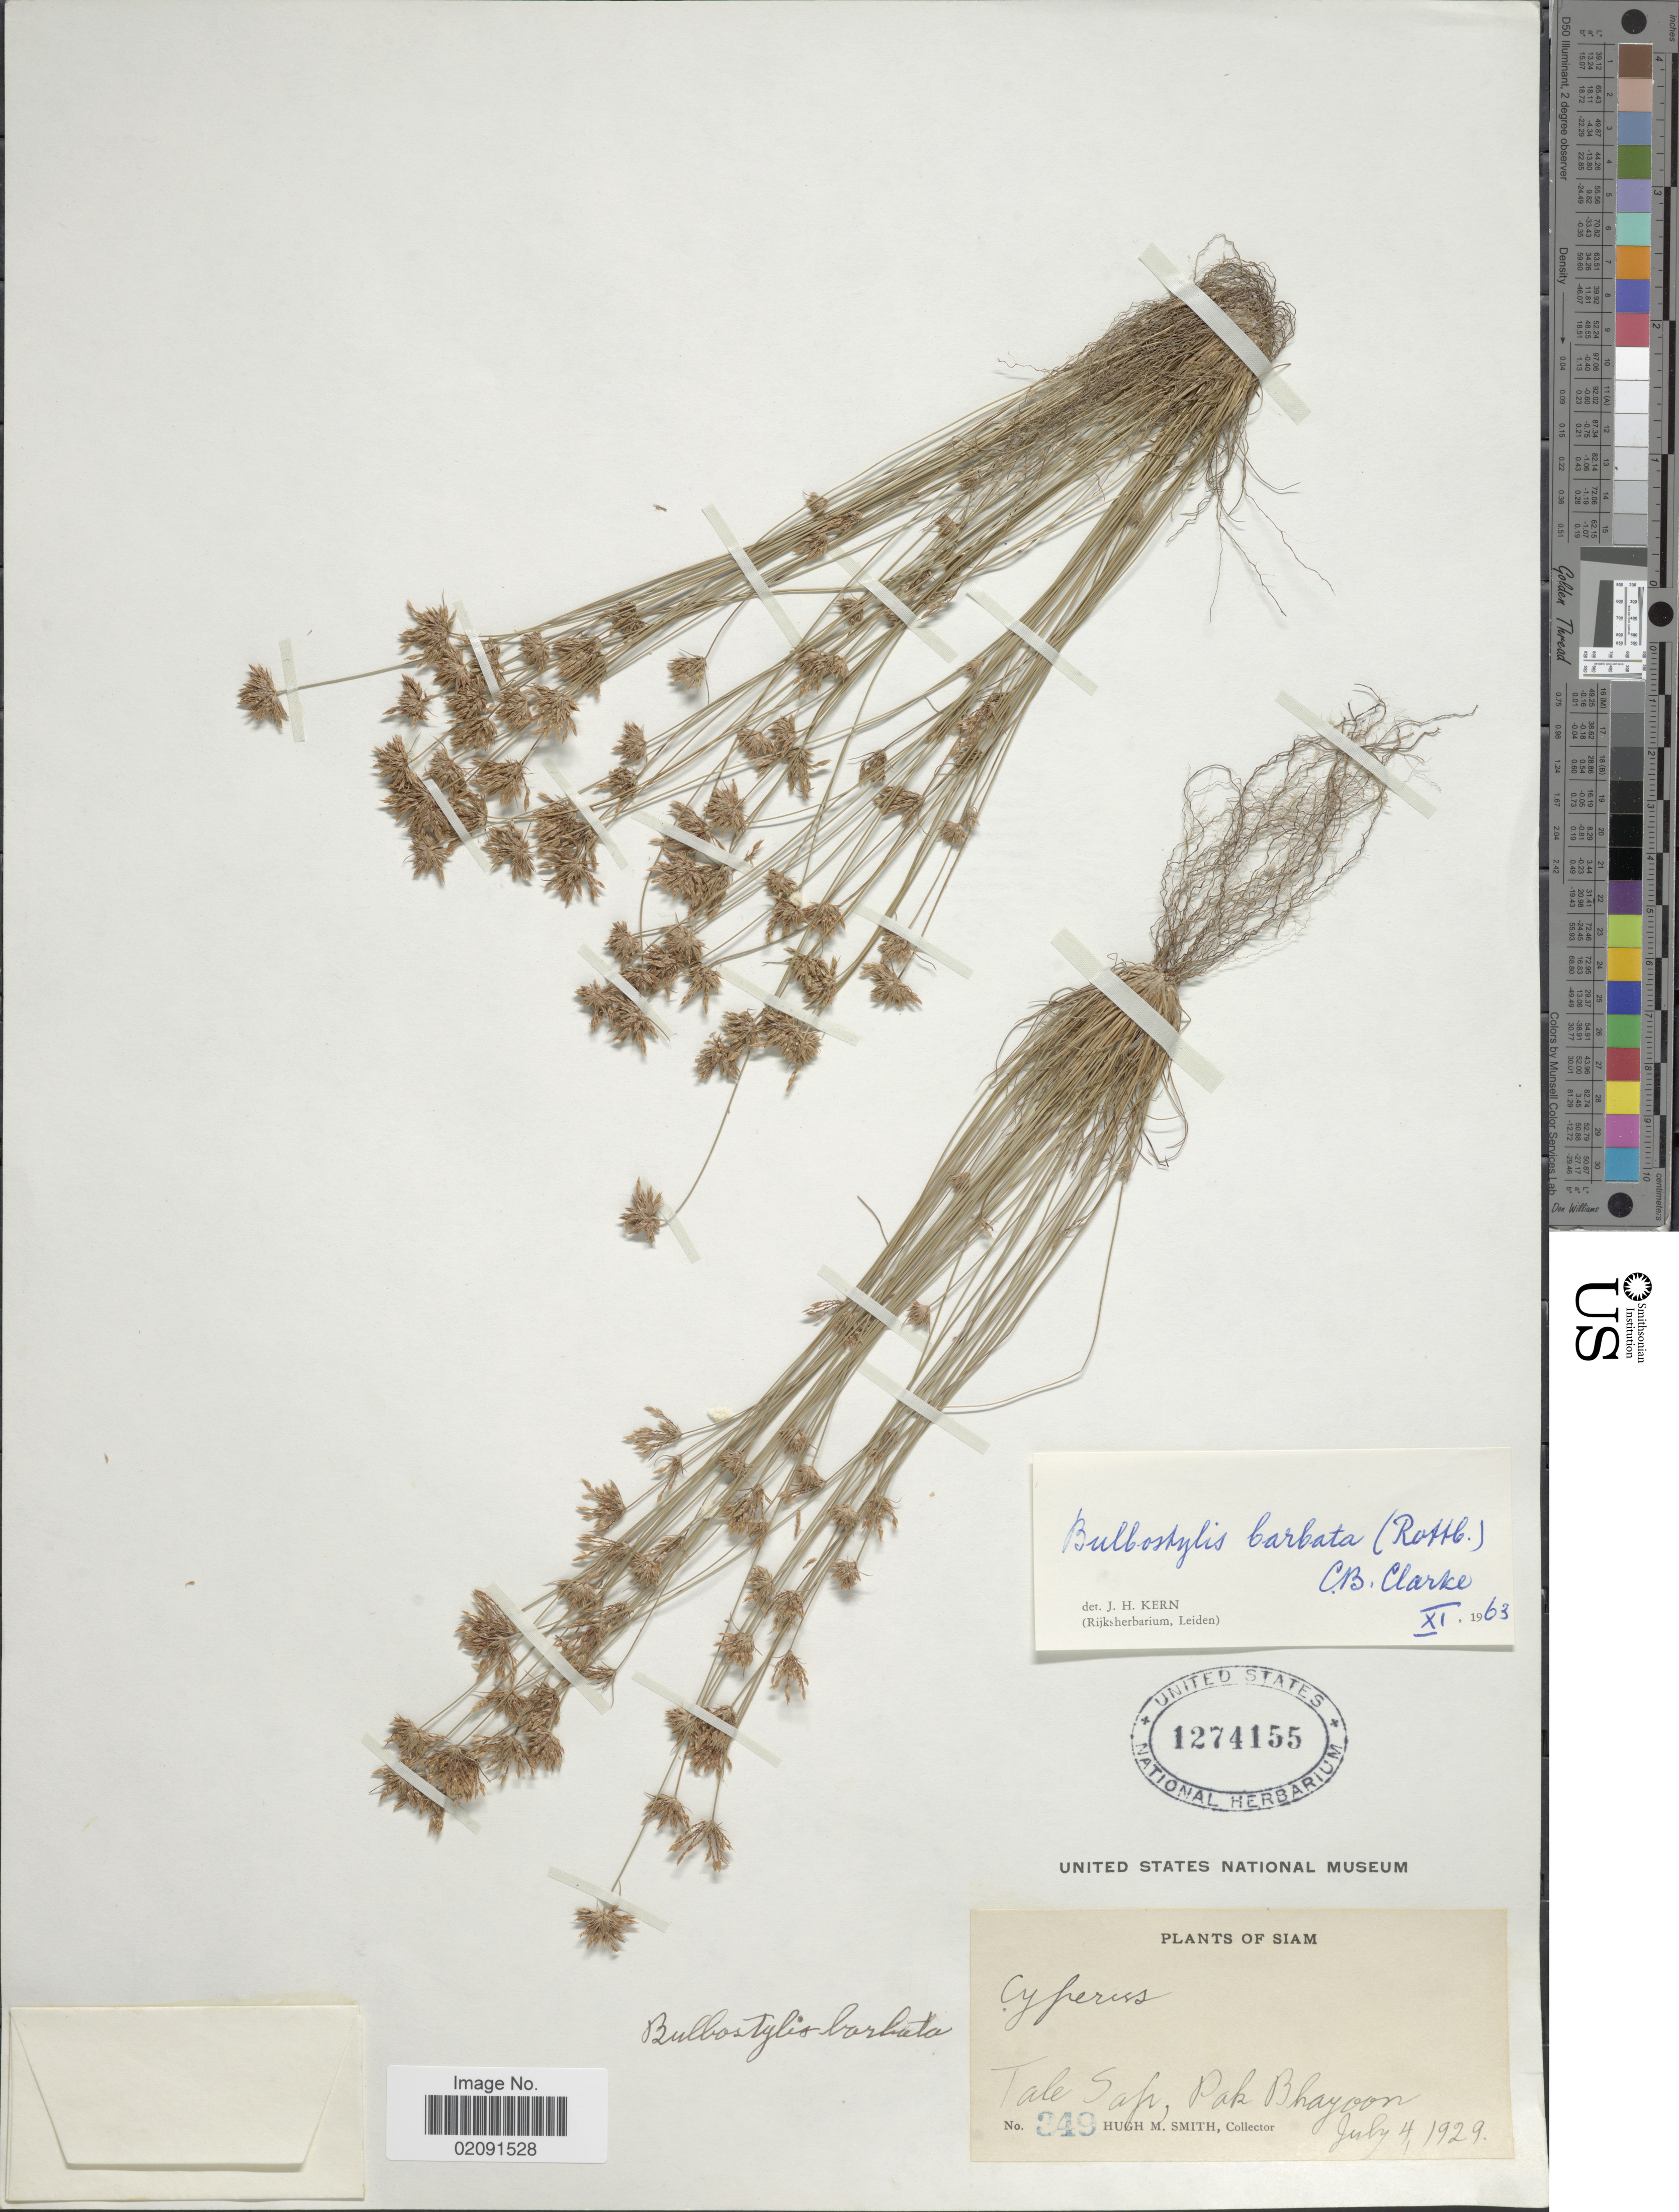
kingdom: Plantae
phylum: Tracheophyta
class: Liliopsida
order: Poales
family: Cyperaceae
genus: Bulbostylis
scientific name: Bulbostylis barbata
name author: (Rottb.) C.B. Clarke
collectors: H. M. Smith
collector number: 349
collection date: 1929-07-04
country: Thailand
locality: Siam, Tale Sap, Pak Bayoon.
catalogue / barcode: US 1274155